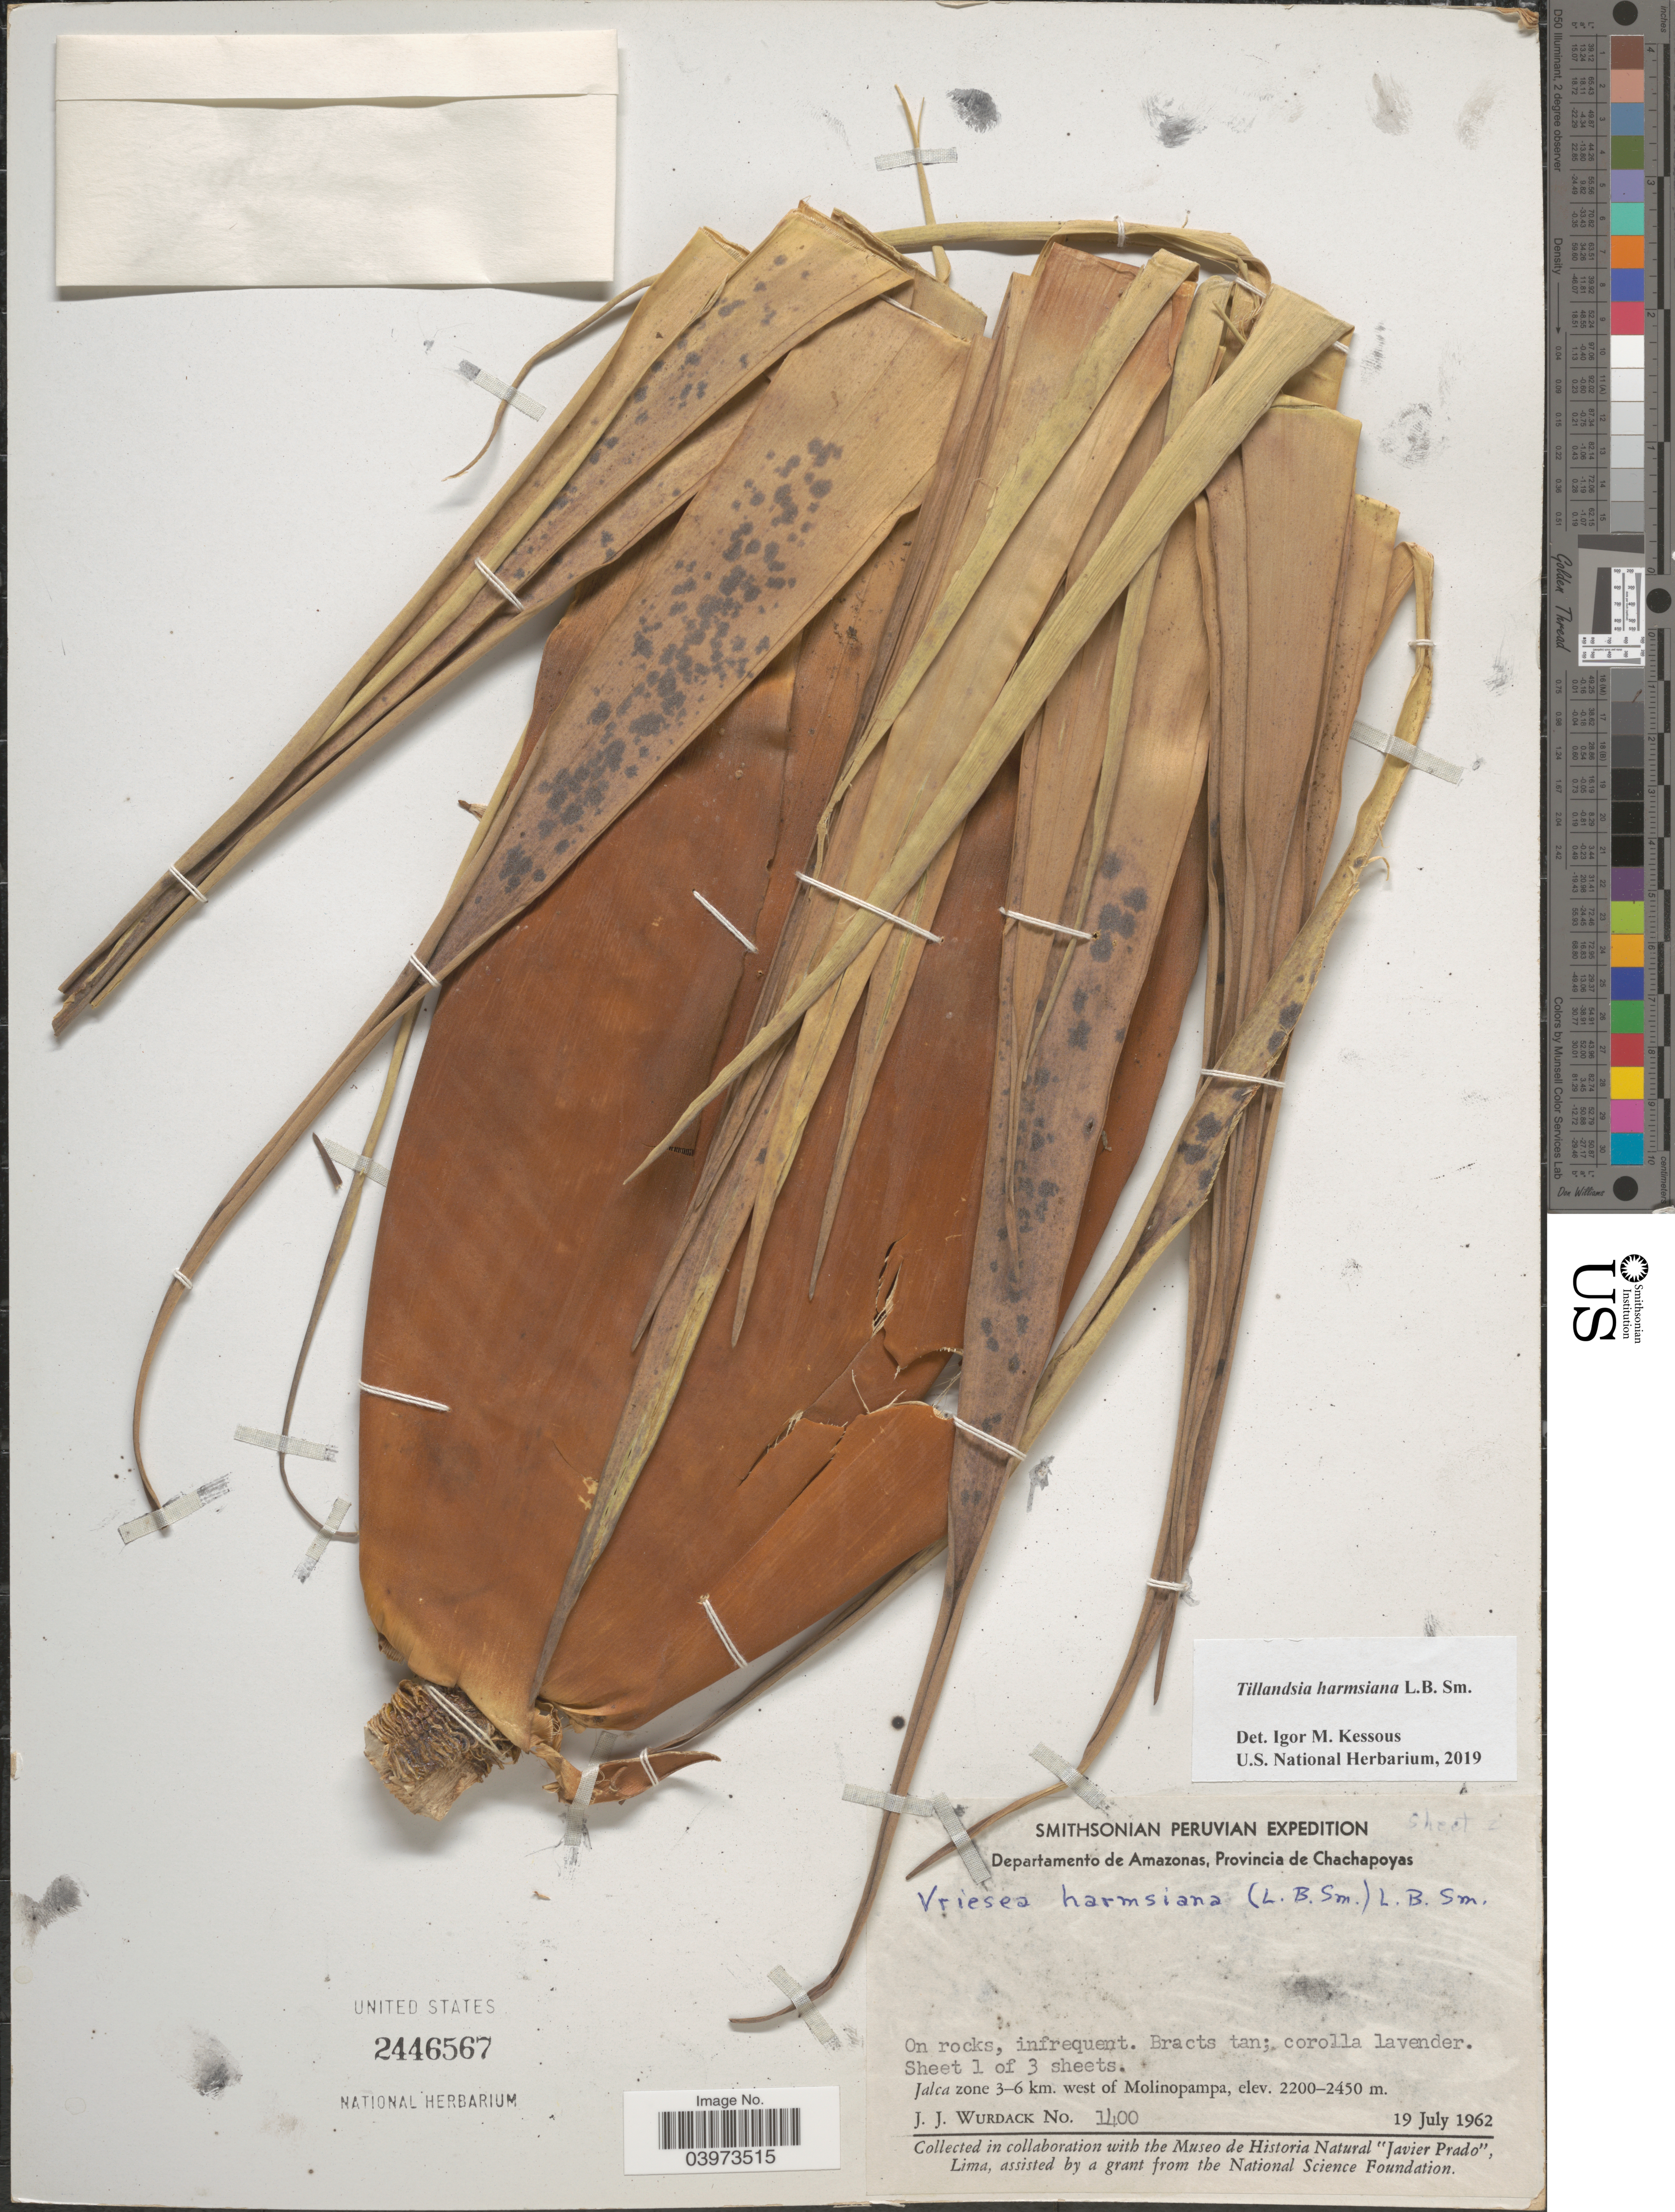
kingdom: Plantae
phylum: Tracheophyta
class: Liliopsida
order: Poales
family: Bromeliaceae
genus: Tillandsia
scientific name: Tillandsia harmsiana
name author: L.B. Sm.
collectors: J. J. Wurdack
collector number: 1400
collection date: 1962-07-19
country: Peru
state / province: Amazonas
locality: Smithsonian Peruvian Expedition. Departamento de Amazonas, Provincia de Chachapoyas. Jalca zone 3-6 km. west of Molinopampa.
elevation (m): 2200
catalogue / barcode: US 2446567